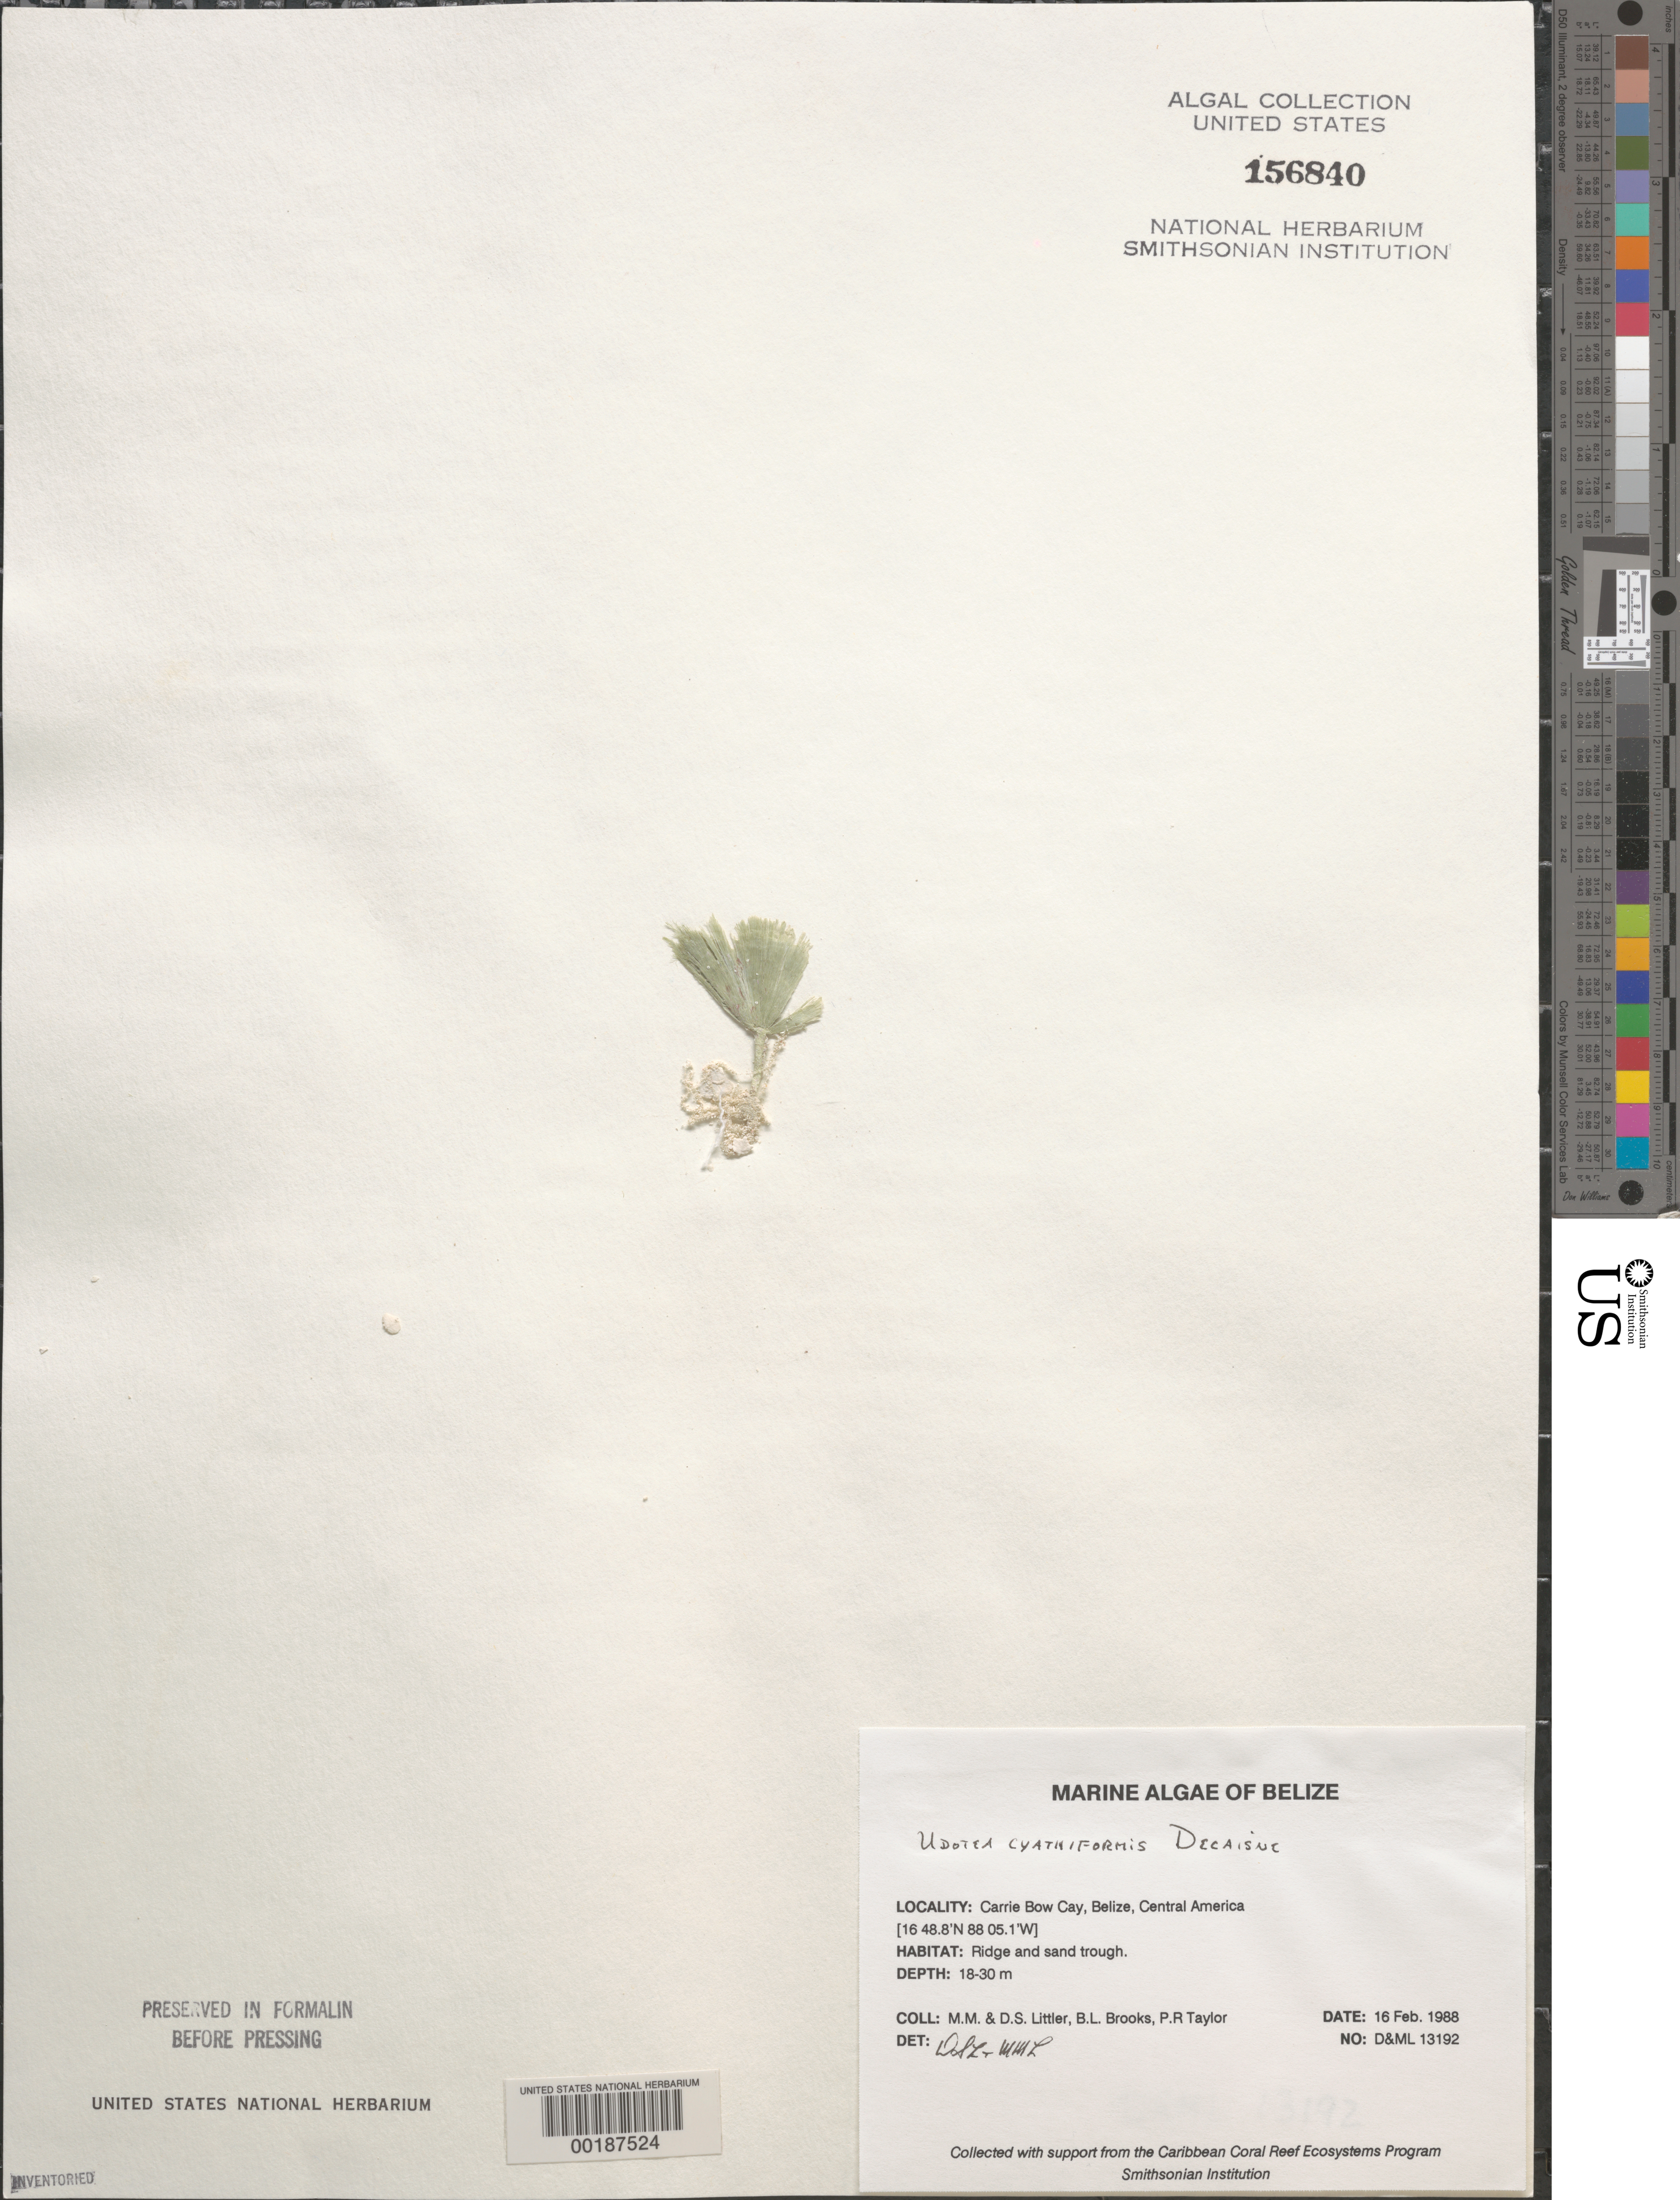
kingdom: Plantae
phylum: Chlorophyta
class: Ulvophyceae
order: Bryopsidales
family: Udoteaceae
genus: Udotea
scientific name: Udotea cyathiformis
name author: Decne.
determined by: Littler, D. S.; Littler, M. M.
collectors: D. S. Littler, M. M. Littler, B. Brooks & P. R. Taylor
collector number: D&ML 13192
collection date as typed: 16 Feb 1988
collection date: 1988-02-16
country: Belize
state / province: Stann Creek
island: Carrie Bow Cay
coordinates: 16 46.8' N, 88 05.1' W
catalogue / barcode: US 156840